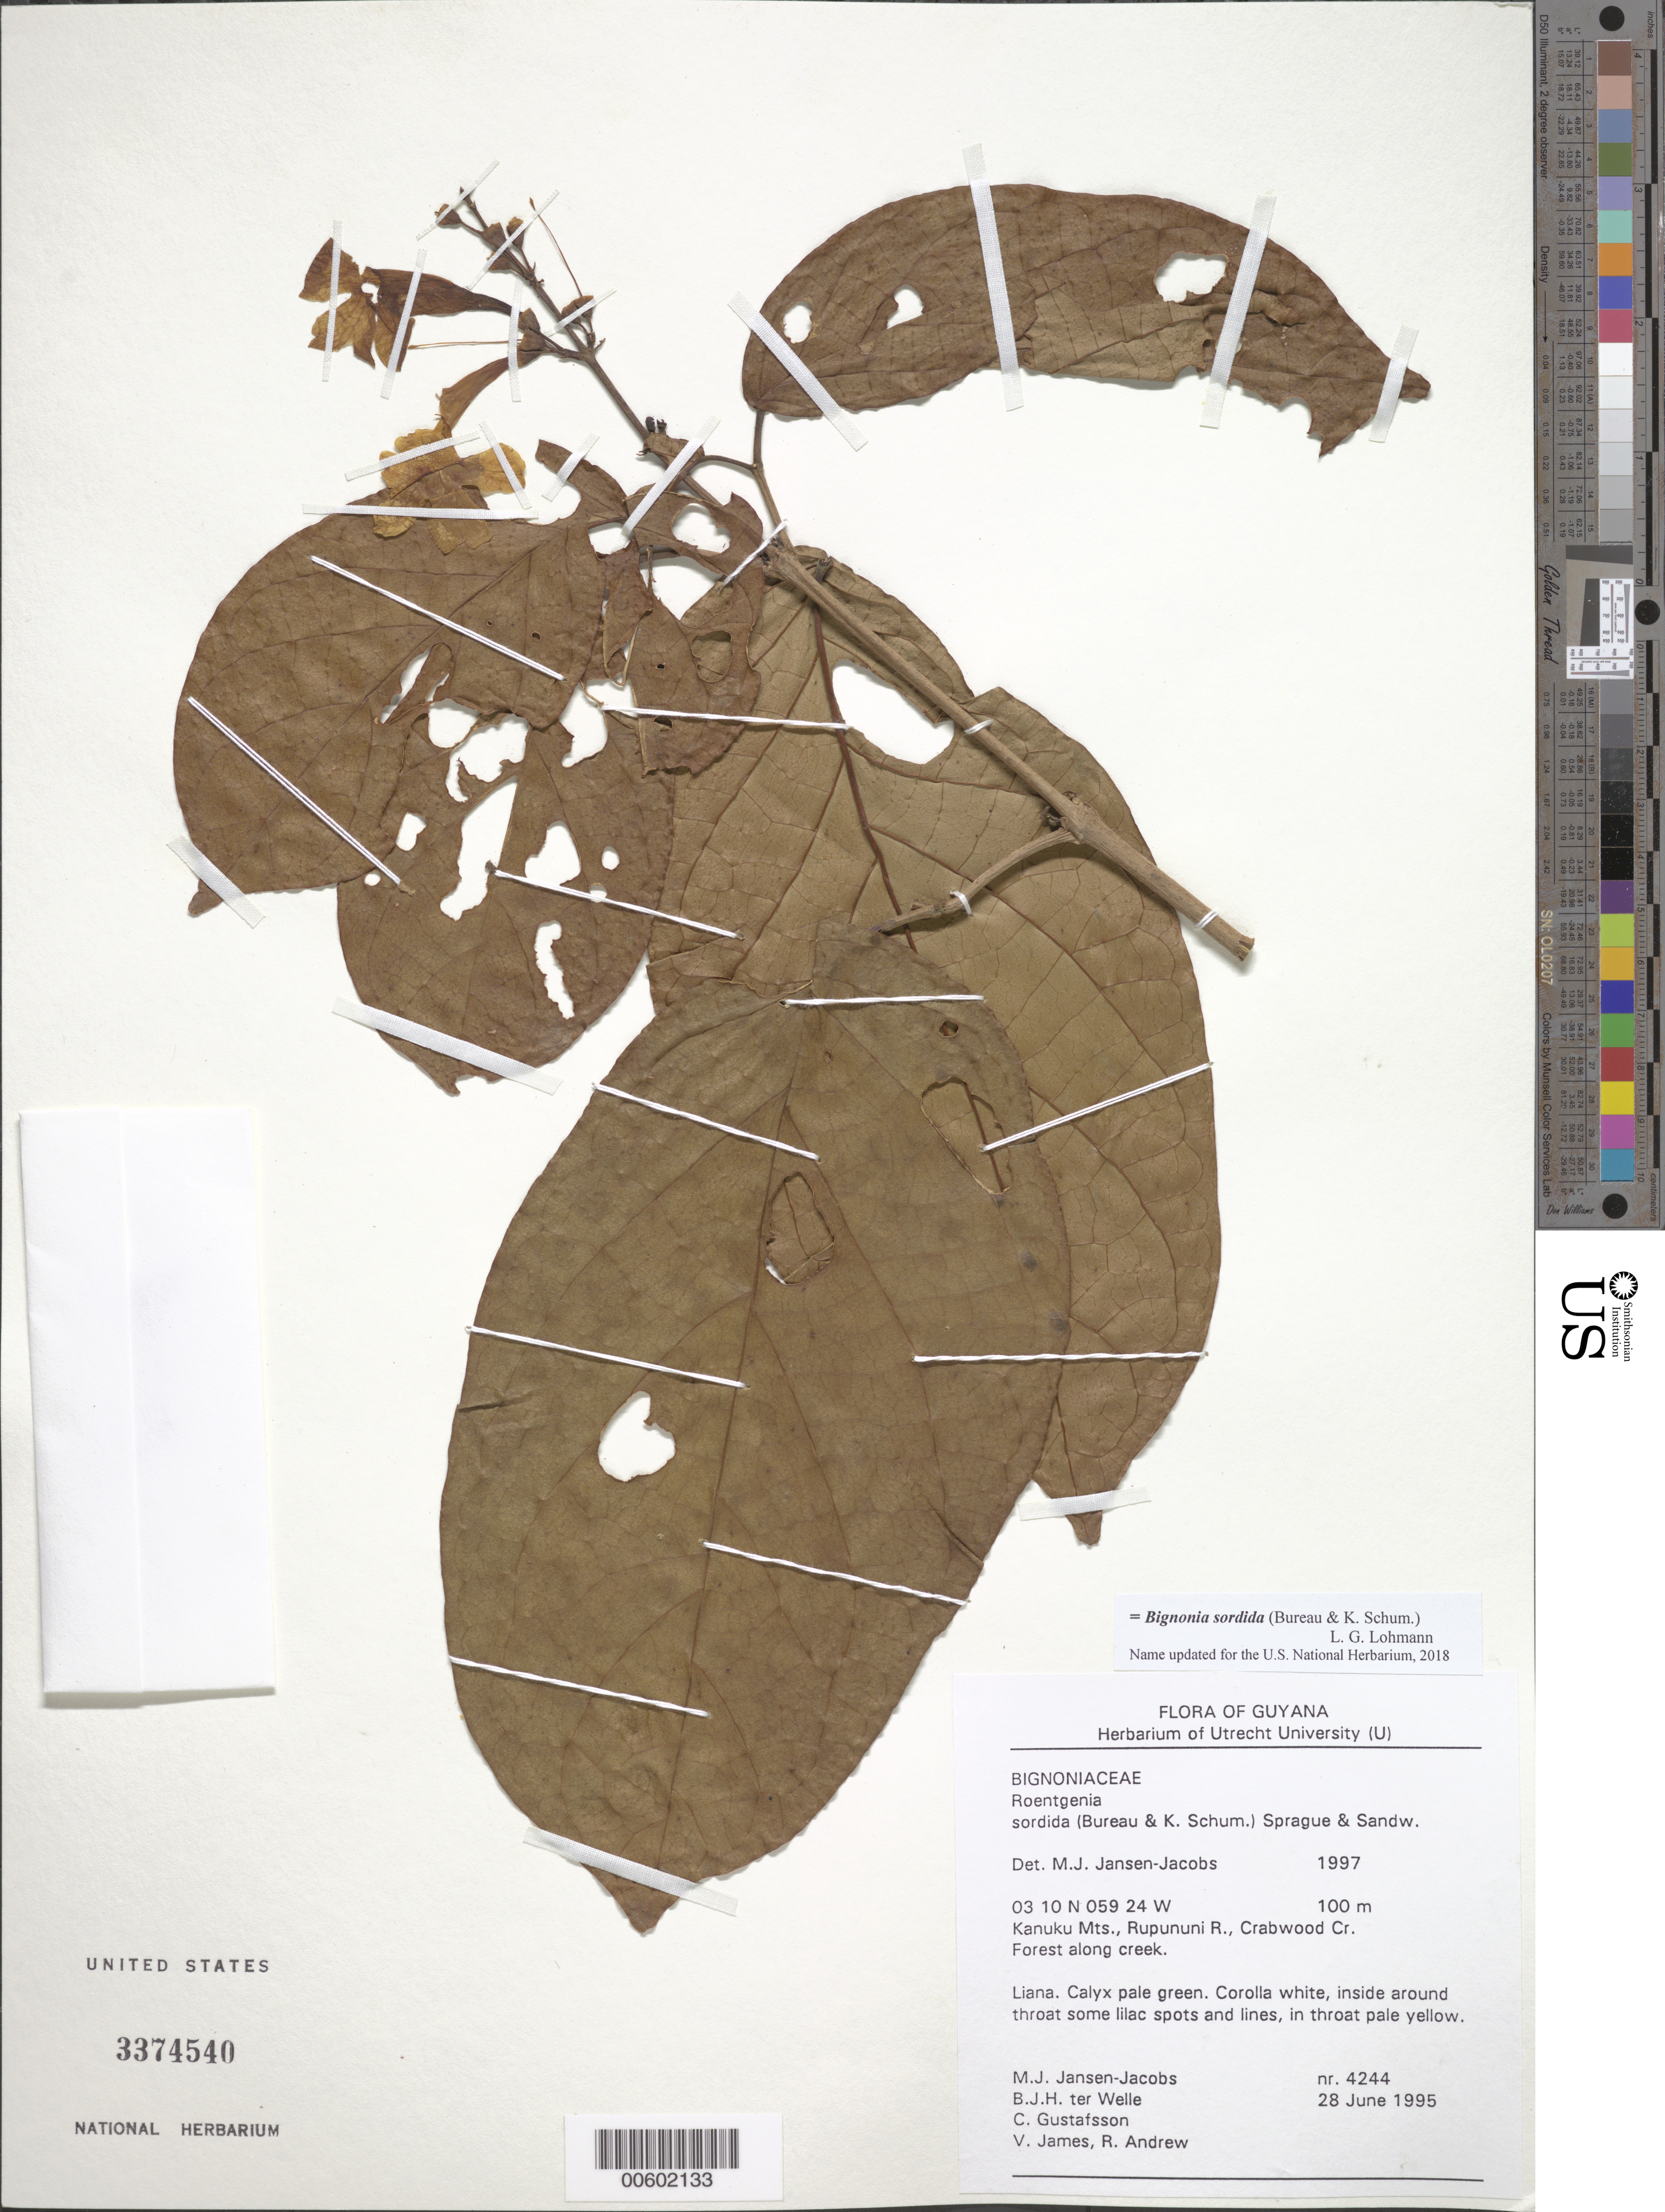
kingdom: Plantae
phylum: Tracheophyta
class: Magnoliopsida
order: Lamiales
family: Bignoniaceae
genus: Bignonia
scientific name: Bignonia sordida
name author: (Bureau & K. Schum.) L.G. Lohmann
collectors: M. J. Jansen-Jacobs, B. Welle, C. G. Gustafsson, V. James & R. Andrew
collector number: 4244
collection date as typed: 28-Jun-95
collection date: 1995-06-28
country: Guyana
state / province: U. Takutu-U. Essequibo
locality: Crabwood Creek, Rupununi River, Kanuku Mts.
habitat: Forest along creek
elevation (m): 100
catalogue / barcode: US 3374540